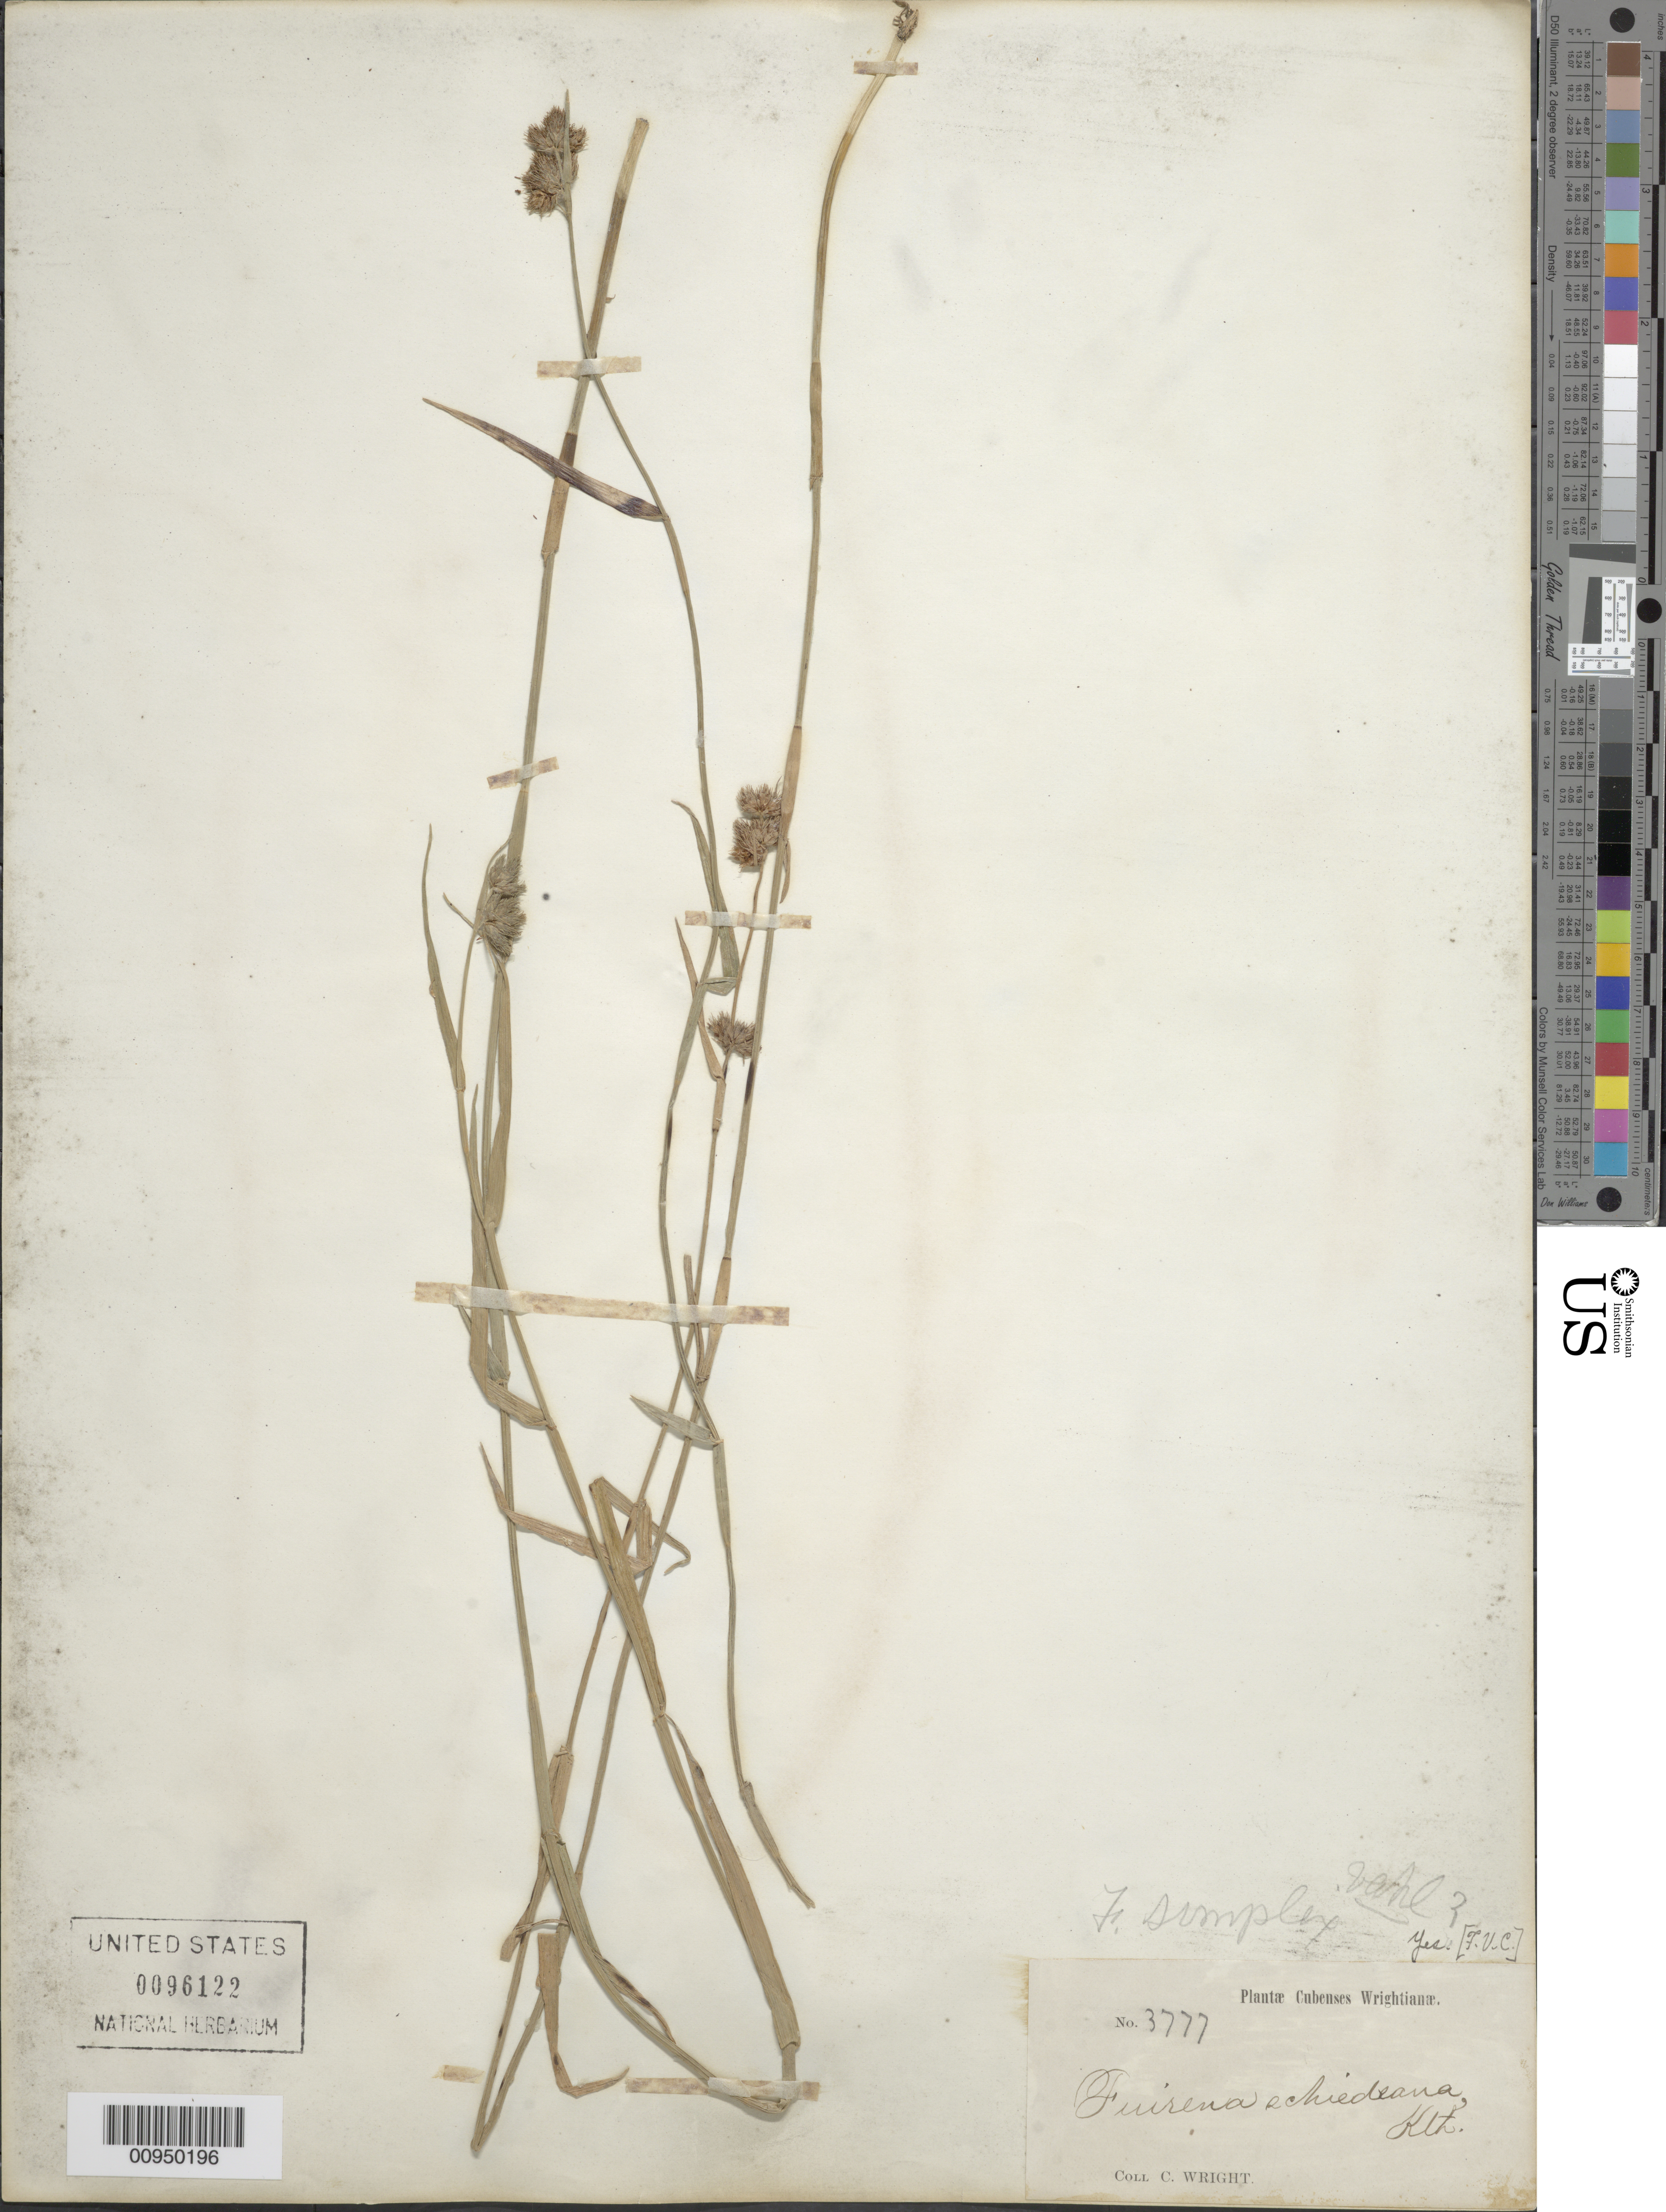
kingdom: Plantae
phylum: Tracheophyta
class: Liliopsida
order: Poales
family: Cyperaceae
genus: Fuirena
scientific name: Fuirena simplex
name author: Vahl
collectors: C. Wright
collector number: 3777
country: Cuba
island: Cuba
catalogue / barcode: US 96122